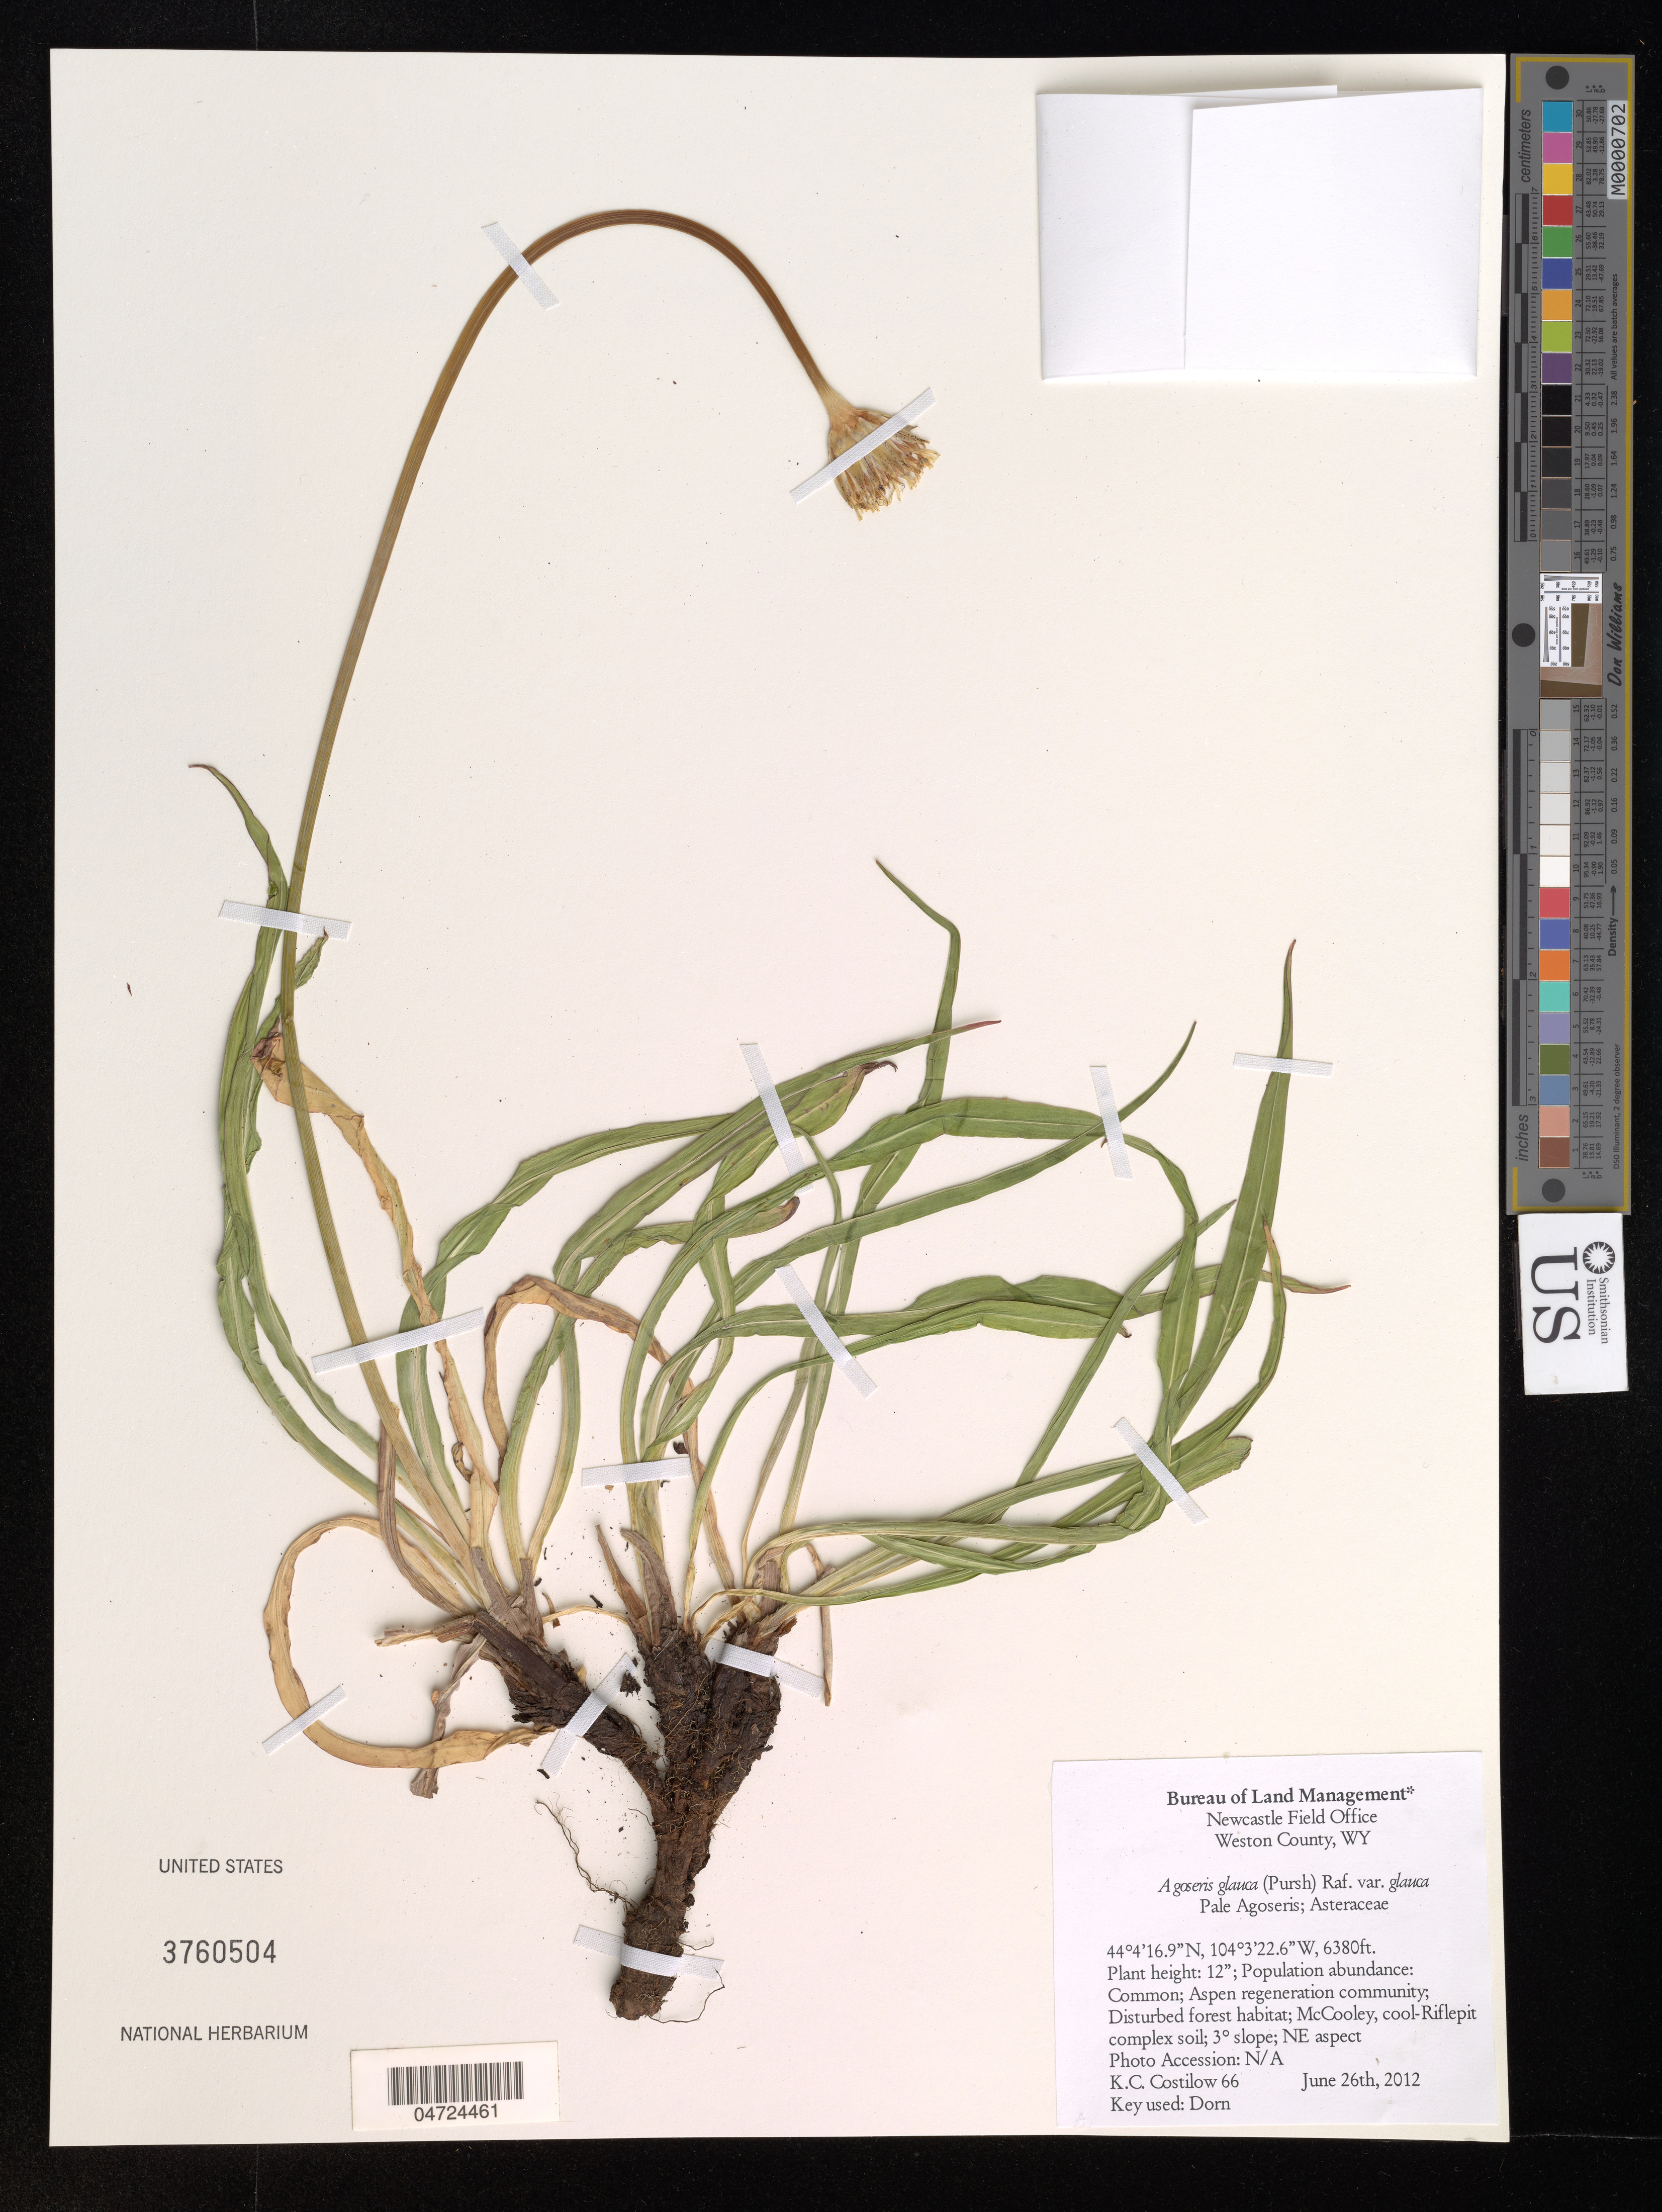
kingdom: Plantae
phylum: Tracheophyta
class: Magnoliopsida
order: Asterales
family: Asteraceae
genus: Agoseris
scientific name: Agoseris glauca var. glauca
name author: (Pursh) Raf.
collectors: K. Costilow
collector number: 66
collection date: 2012-06-26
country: United States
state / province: Wyoming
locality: Weston County.? McCooley, cool-Riflepit complex soil; NE aspect.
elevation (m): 1945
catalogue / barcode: US 3760504